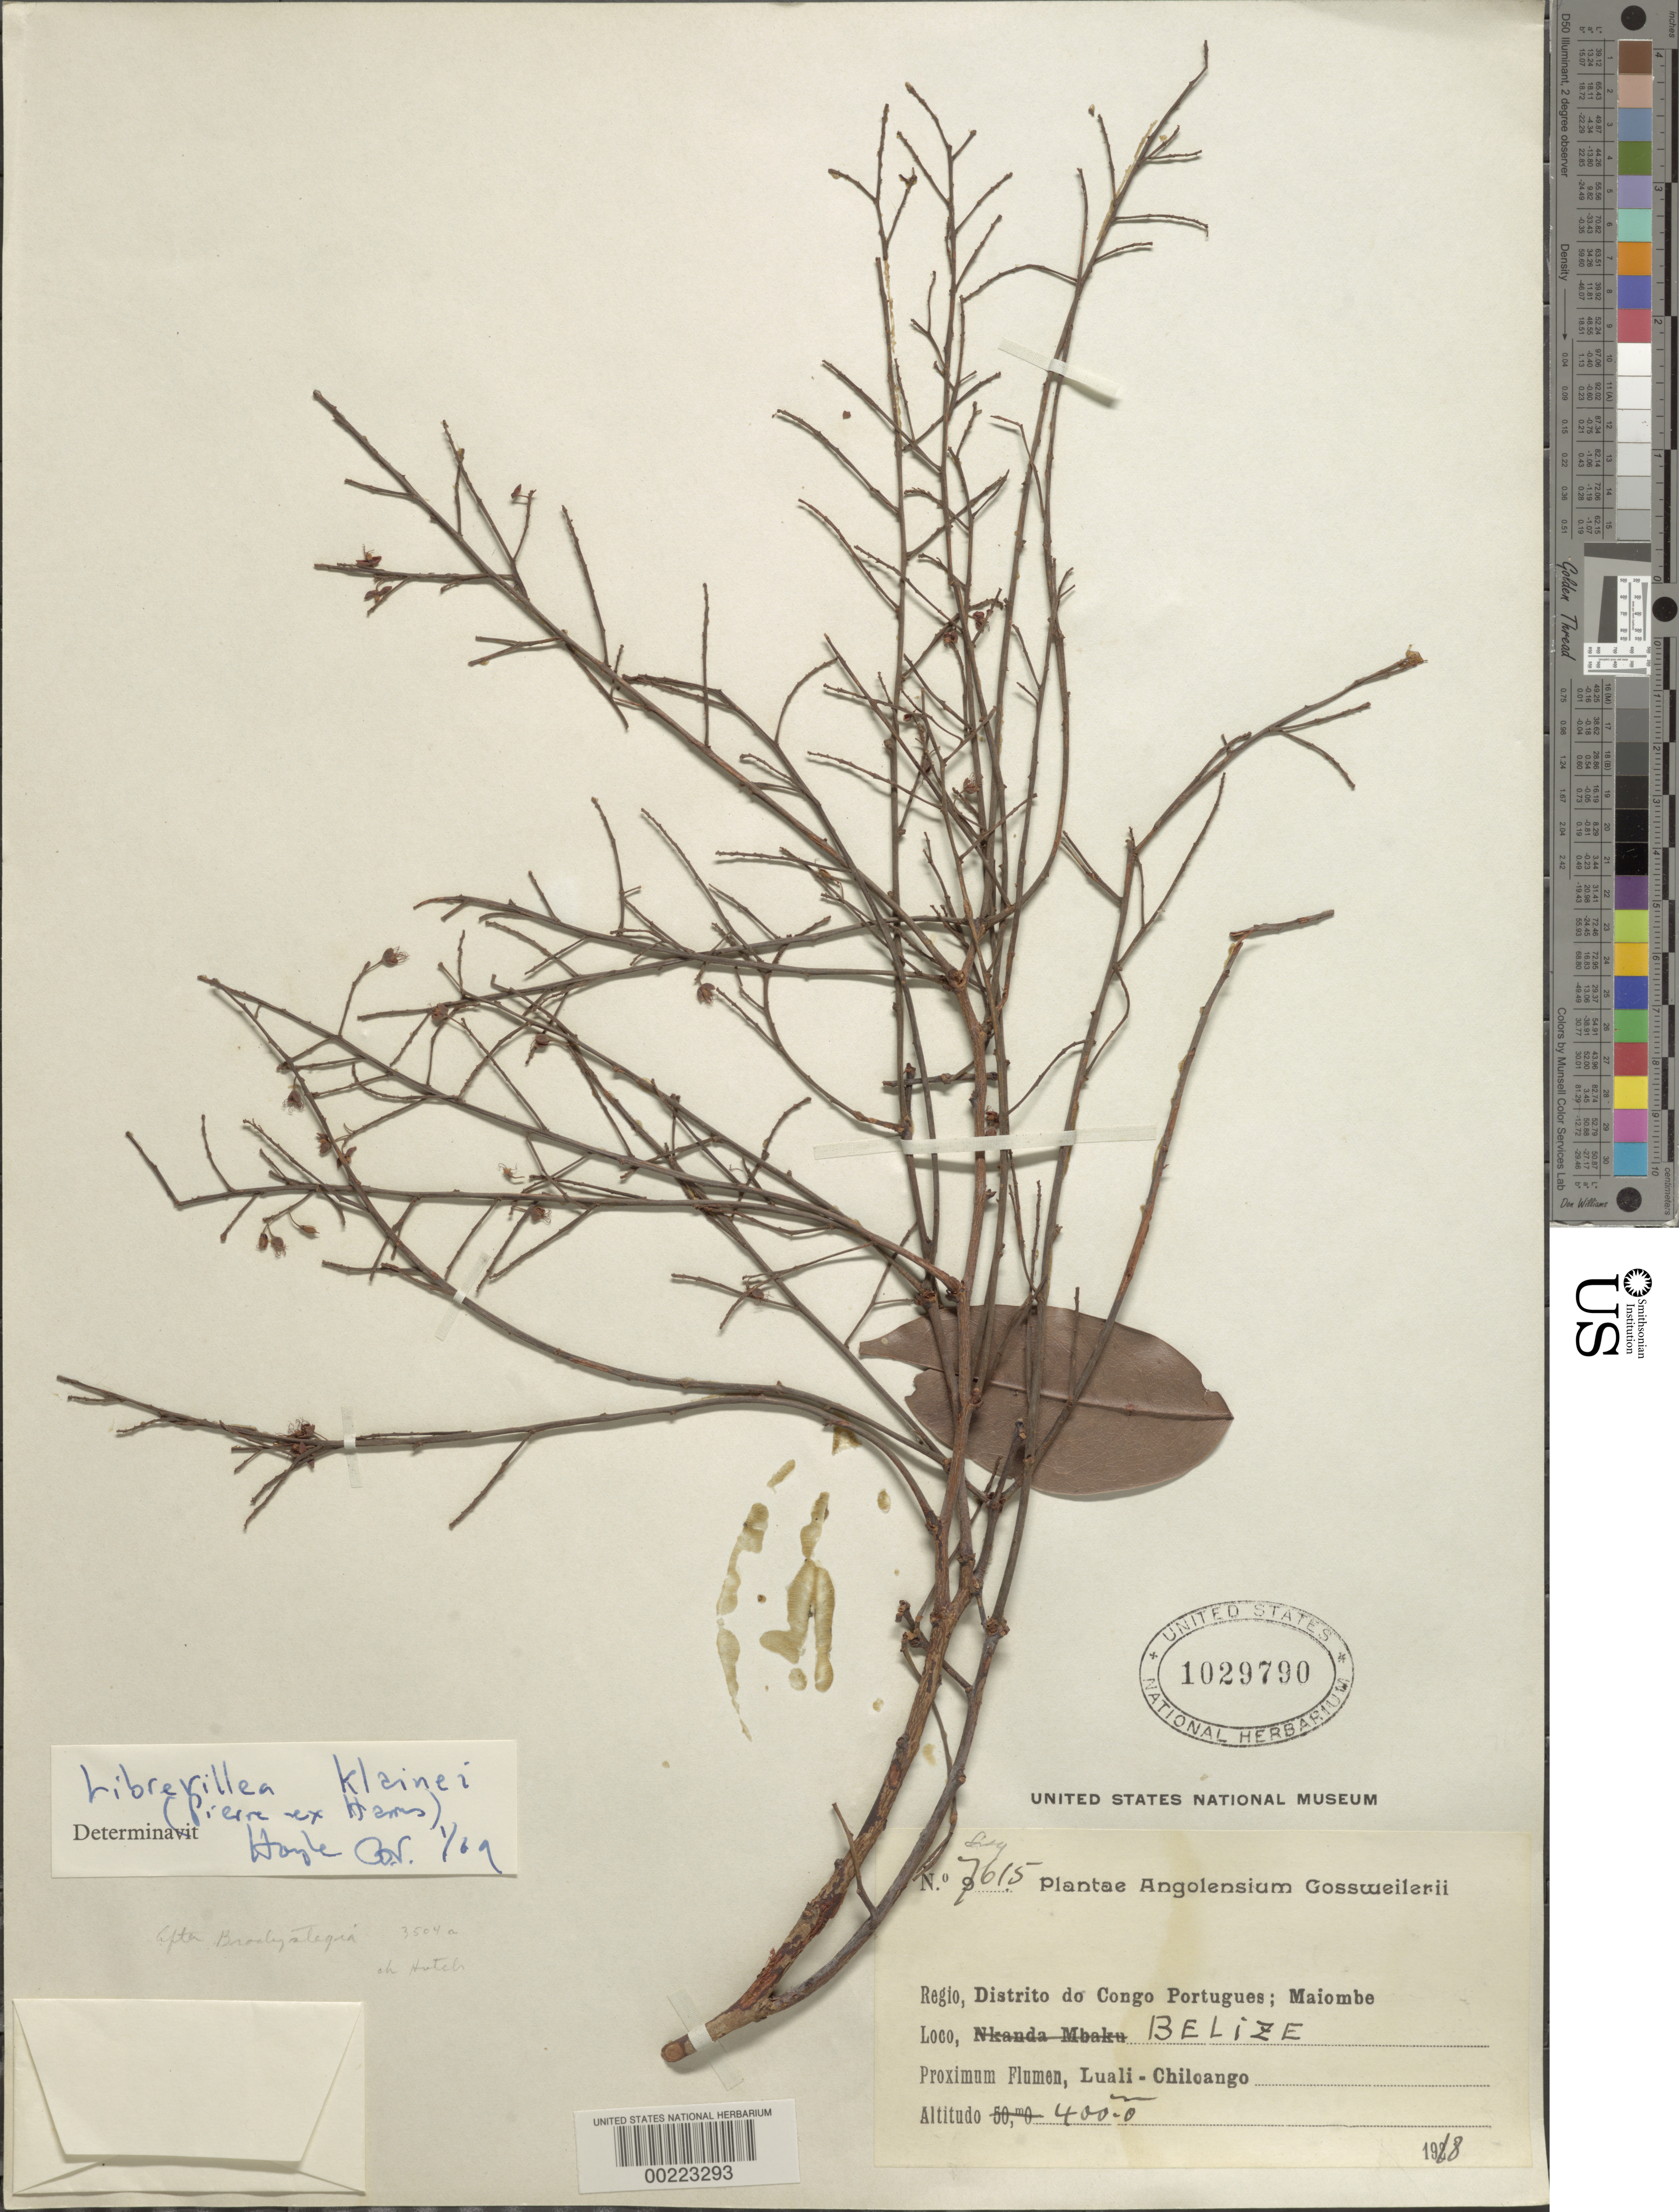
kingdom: Plantae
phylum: Tracheophyta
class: Magnoliopsida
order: Fabales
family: Fabaceae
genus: Librevillea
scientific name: Librevillea klainei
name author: (Pierre ex Harms) Hoyle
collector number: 7615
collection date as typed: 1918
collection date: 1918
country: Angola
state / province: Cabinda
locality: Belize; Portuguese Congo Dist.; Maiombe; near Luali - Chilcango Rivers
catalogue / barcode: US 1029790